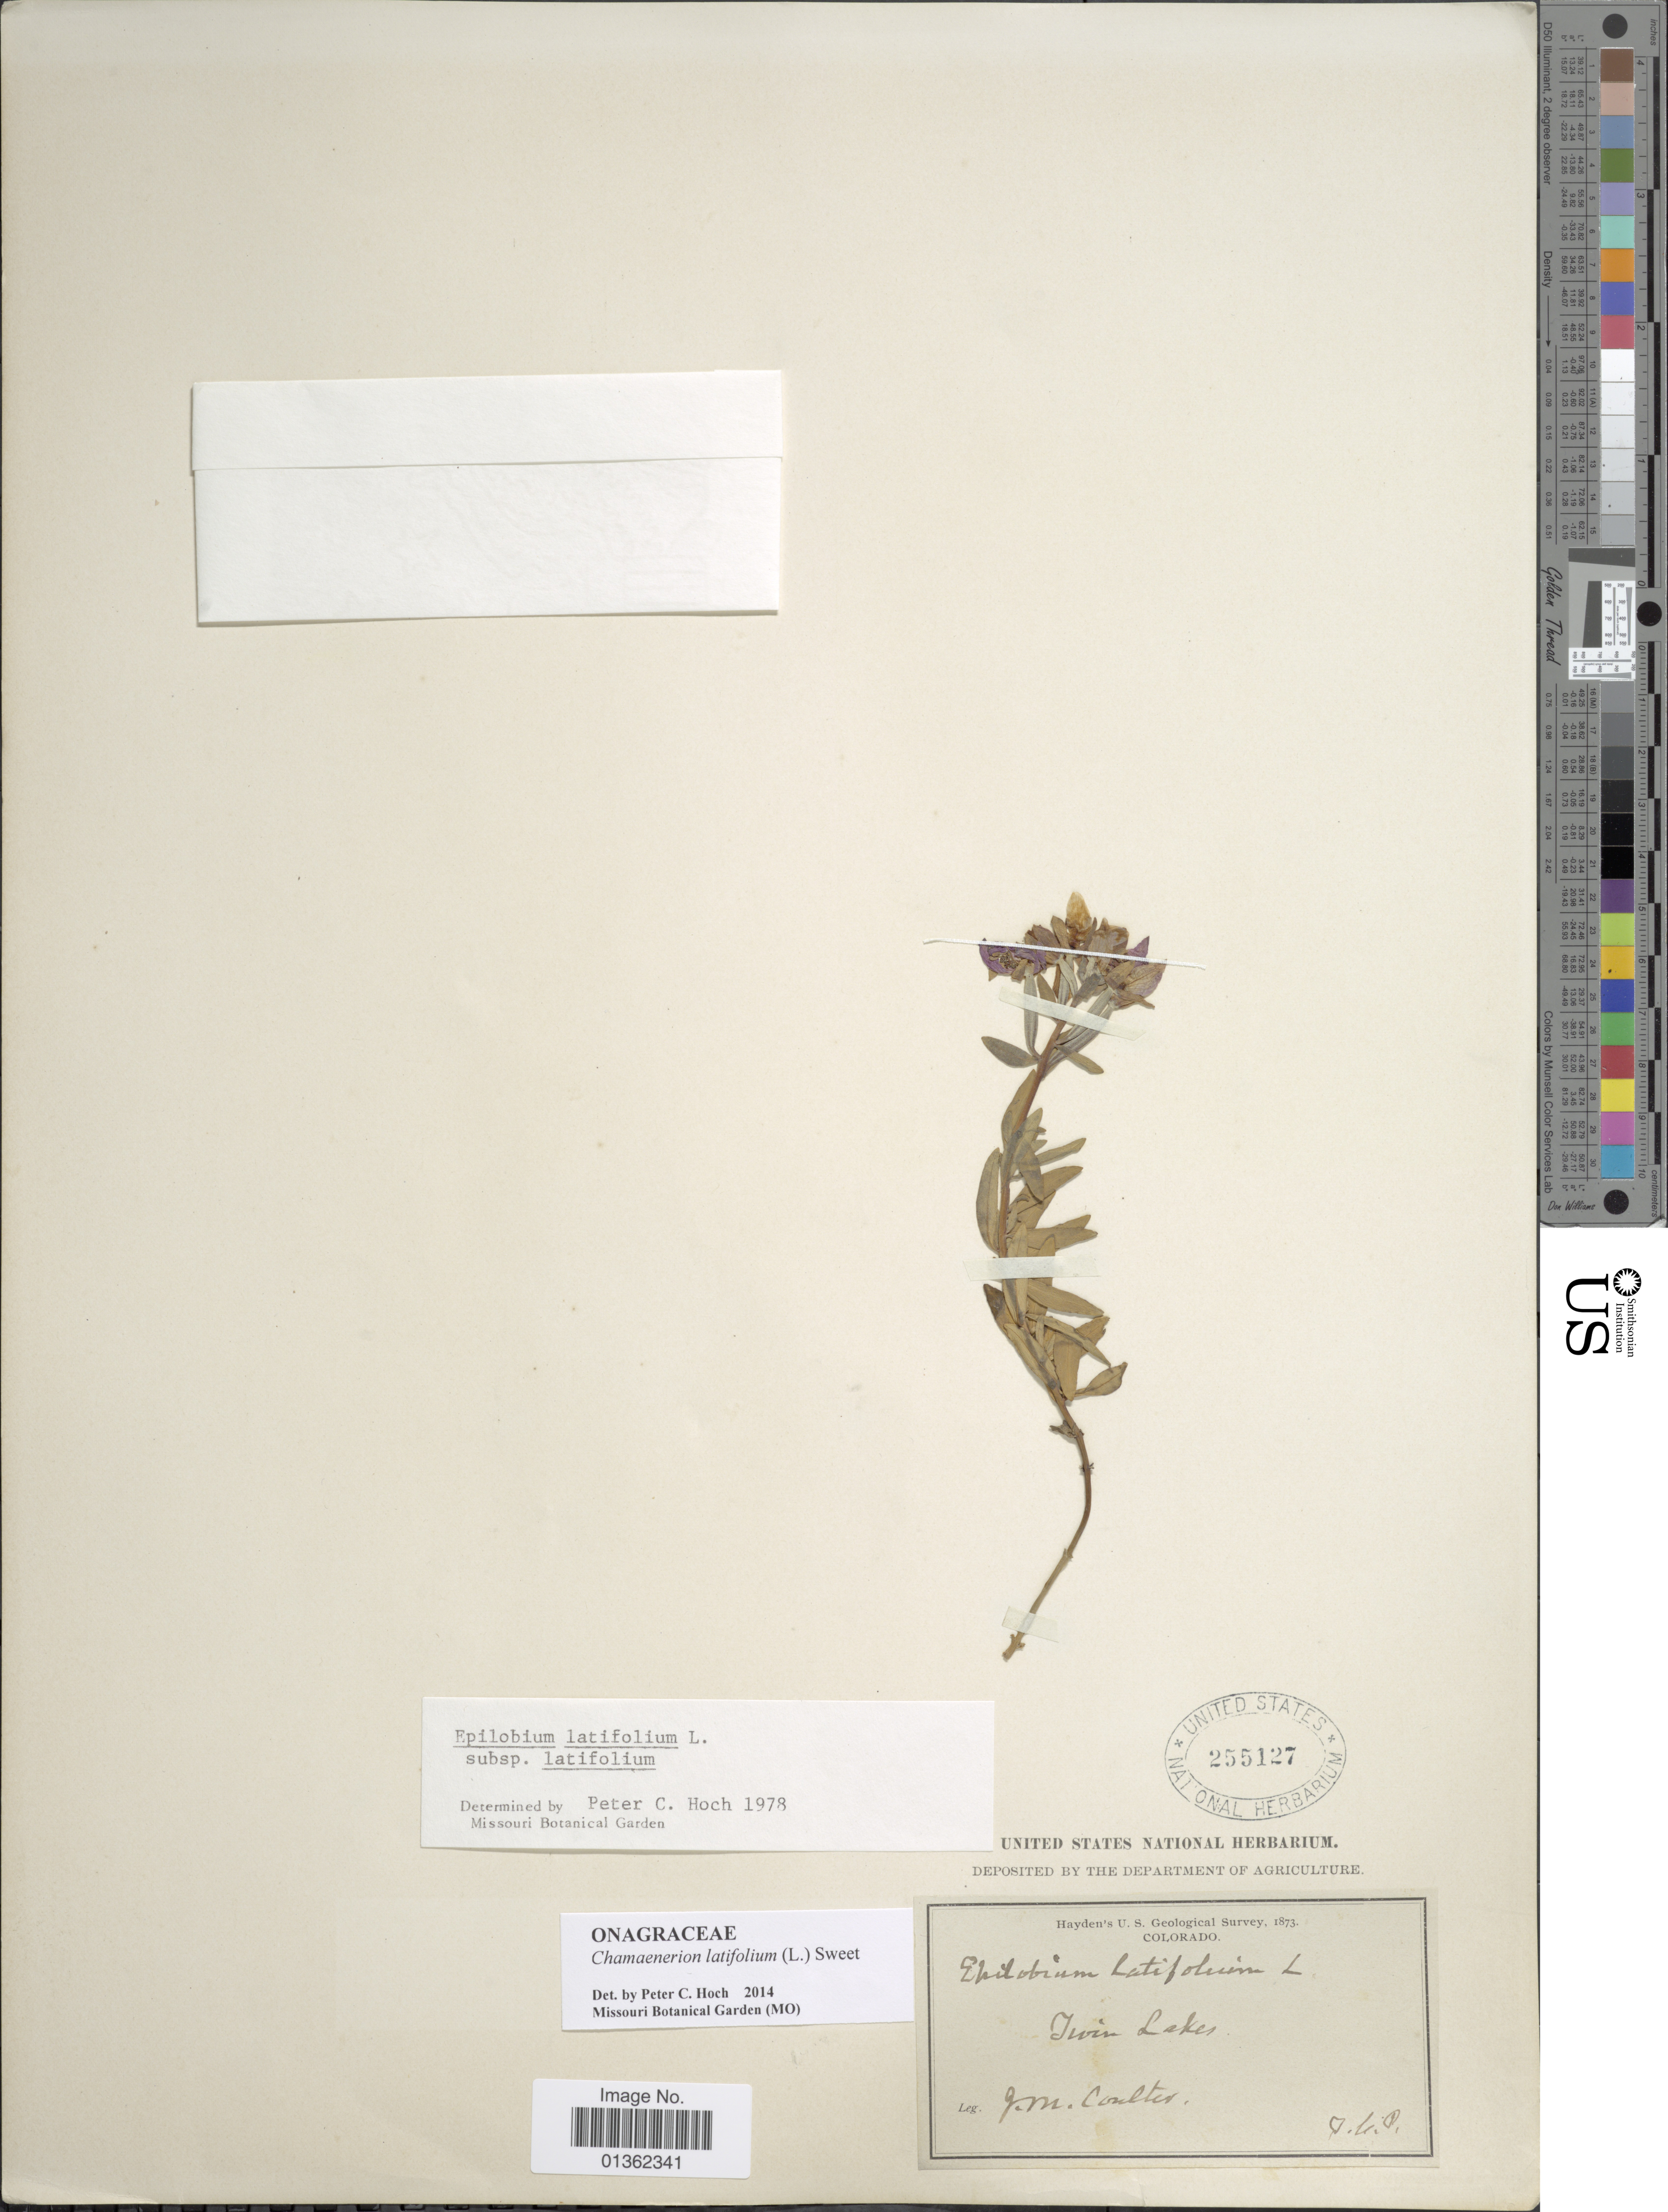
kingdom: Plantae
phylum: Tracheophyta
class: Magnoliopsida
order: Myrtales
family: Onagraceae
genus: Chamaenerion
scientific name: Chamaenerion latifolium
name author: (L.) Th. Fr. & Lange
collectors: J. M. Coulter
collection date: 1873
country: United States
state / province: Colorado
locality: Twin Lakes.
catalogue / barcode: US 255127